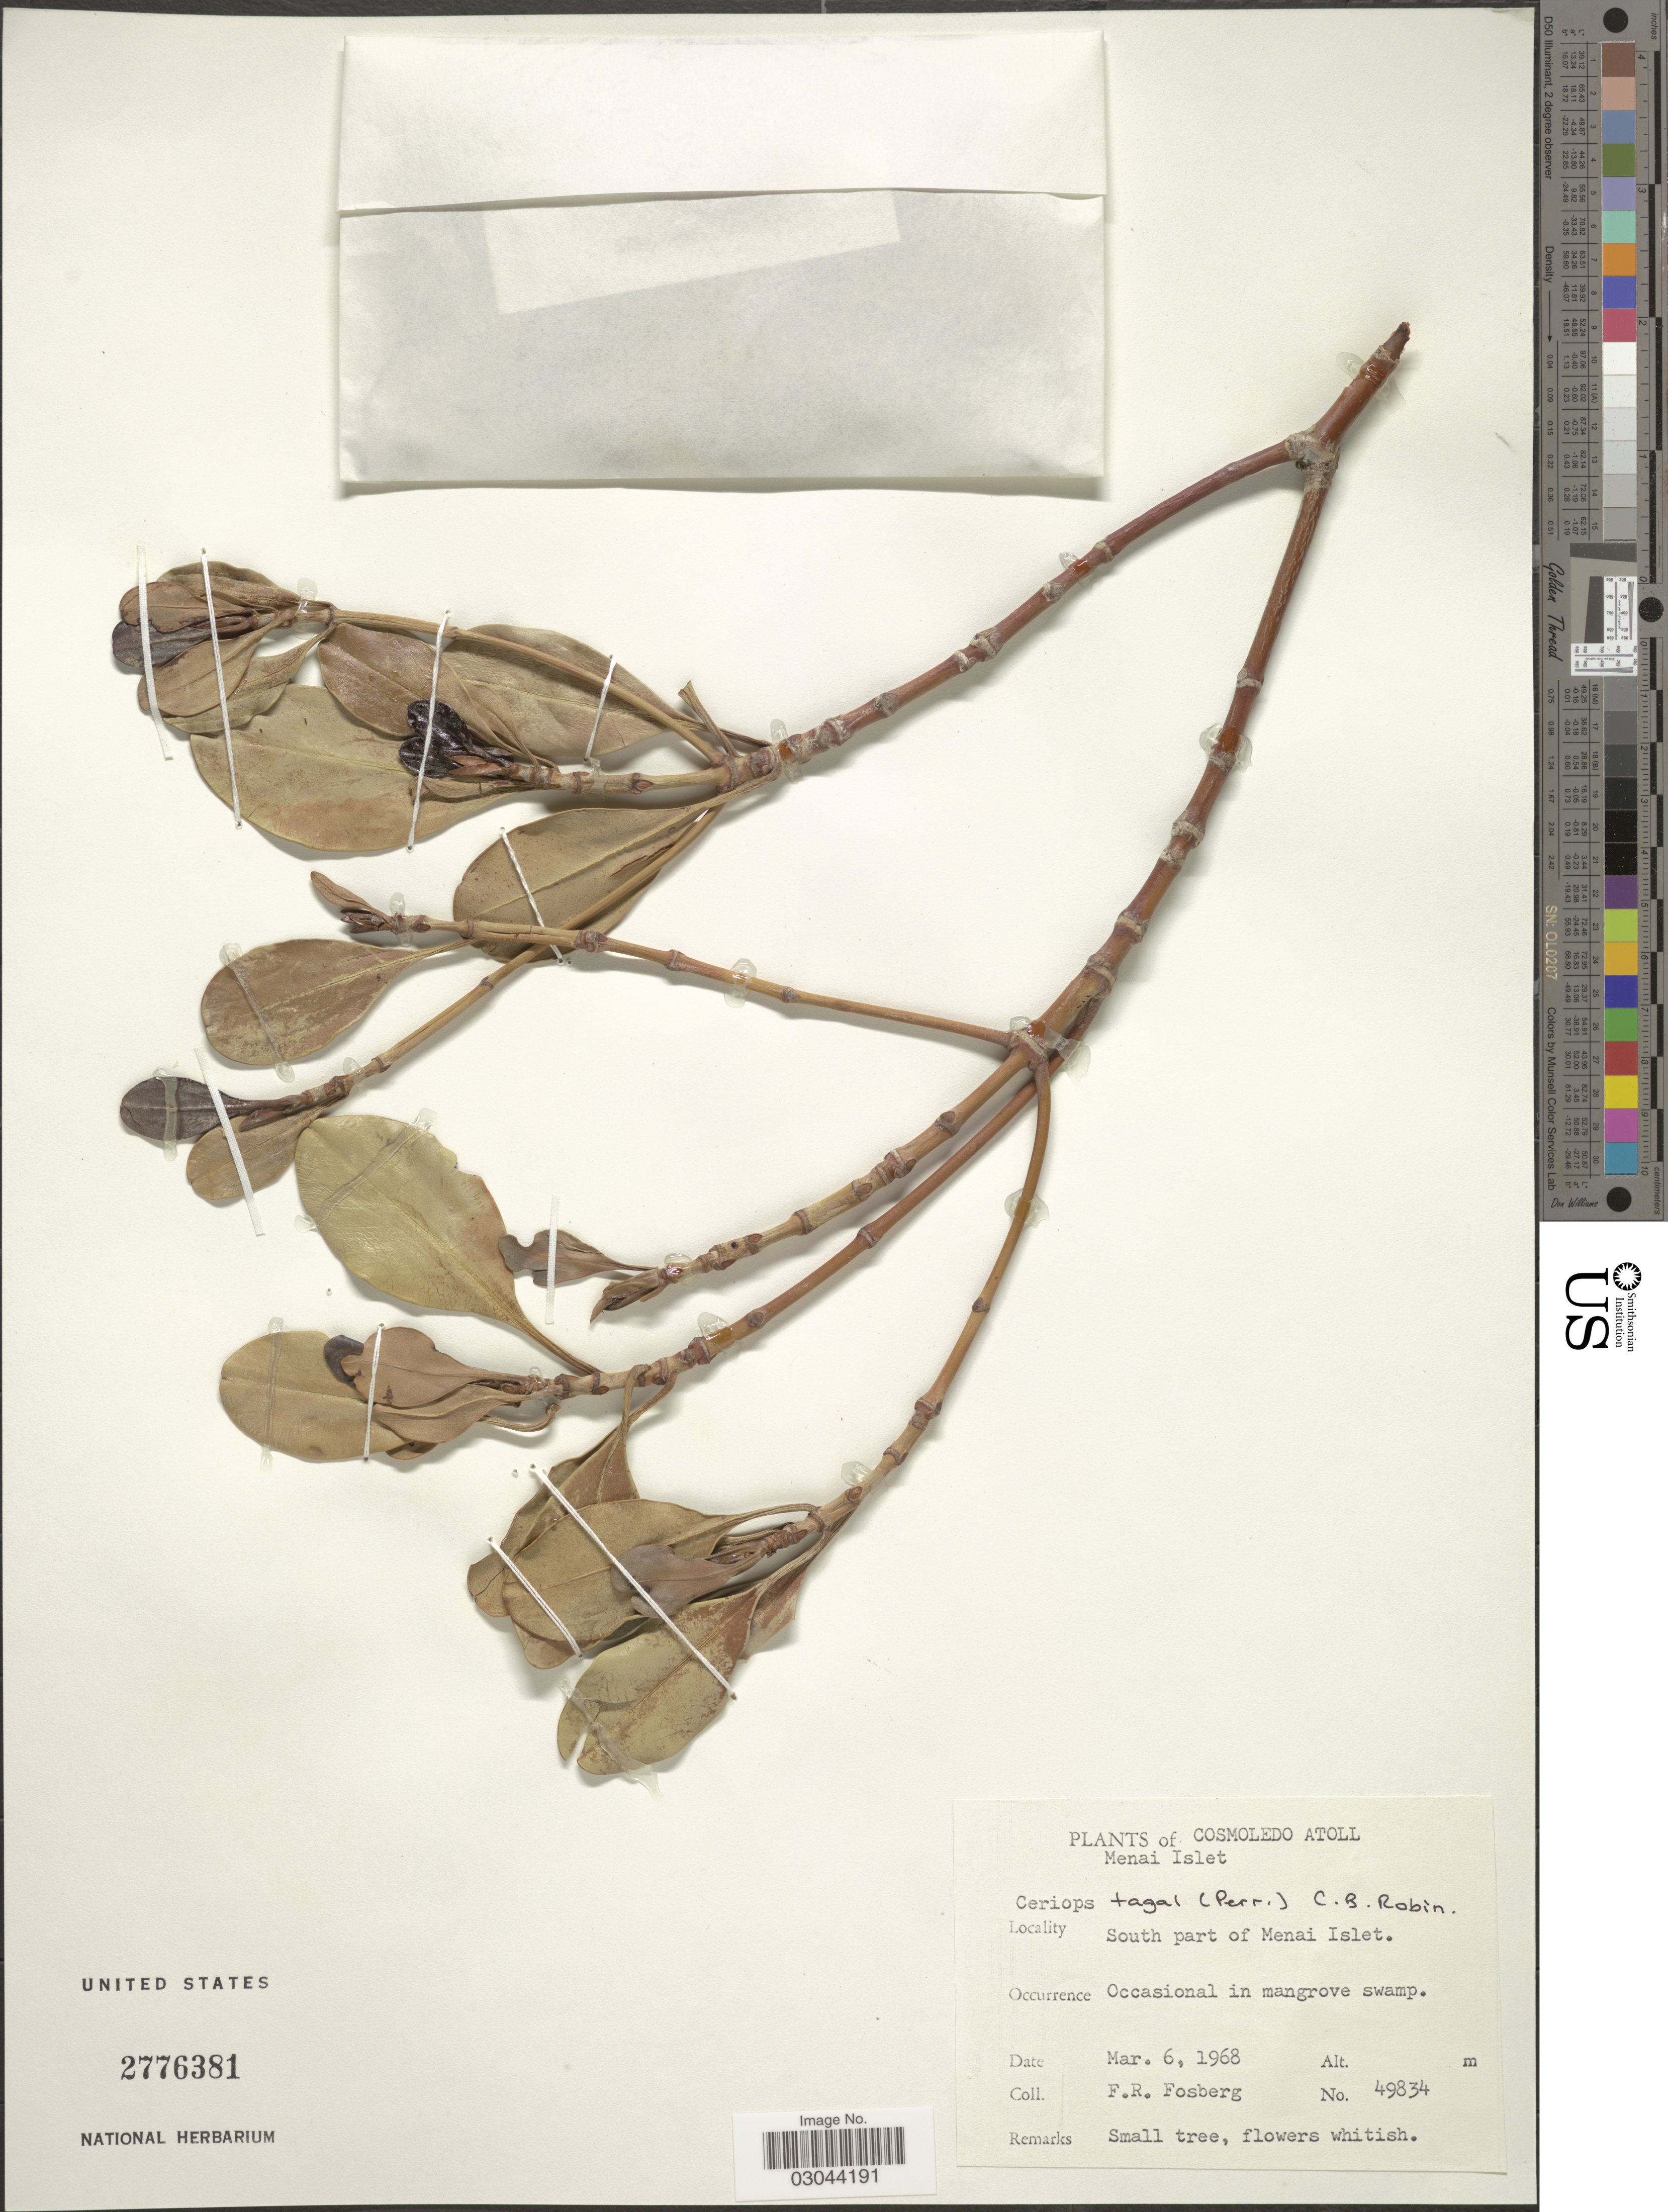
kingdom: Plantae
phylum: Tracheophyta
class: Magnoliopsida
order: Malpighiales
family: Rhizophoraceae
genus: Ceriops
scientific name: Ceriops tagal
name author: (Perr.) C.B. Rob.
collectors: F. R. Fosberg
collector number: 49834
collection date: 1968-03-06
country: Seychelles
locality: Cosmoledo Atoll. Menai Islet. South part of Menai Islet.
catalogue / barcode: US 2776381